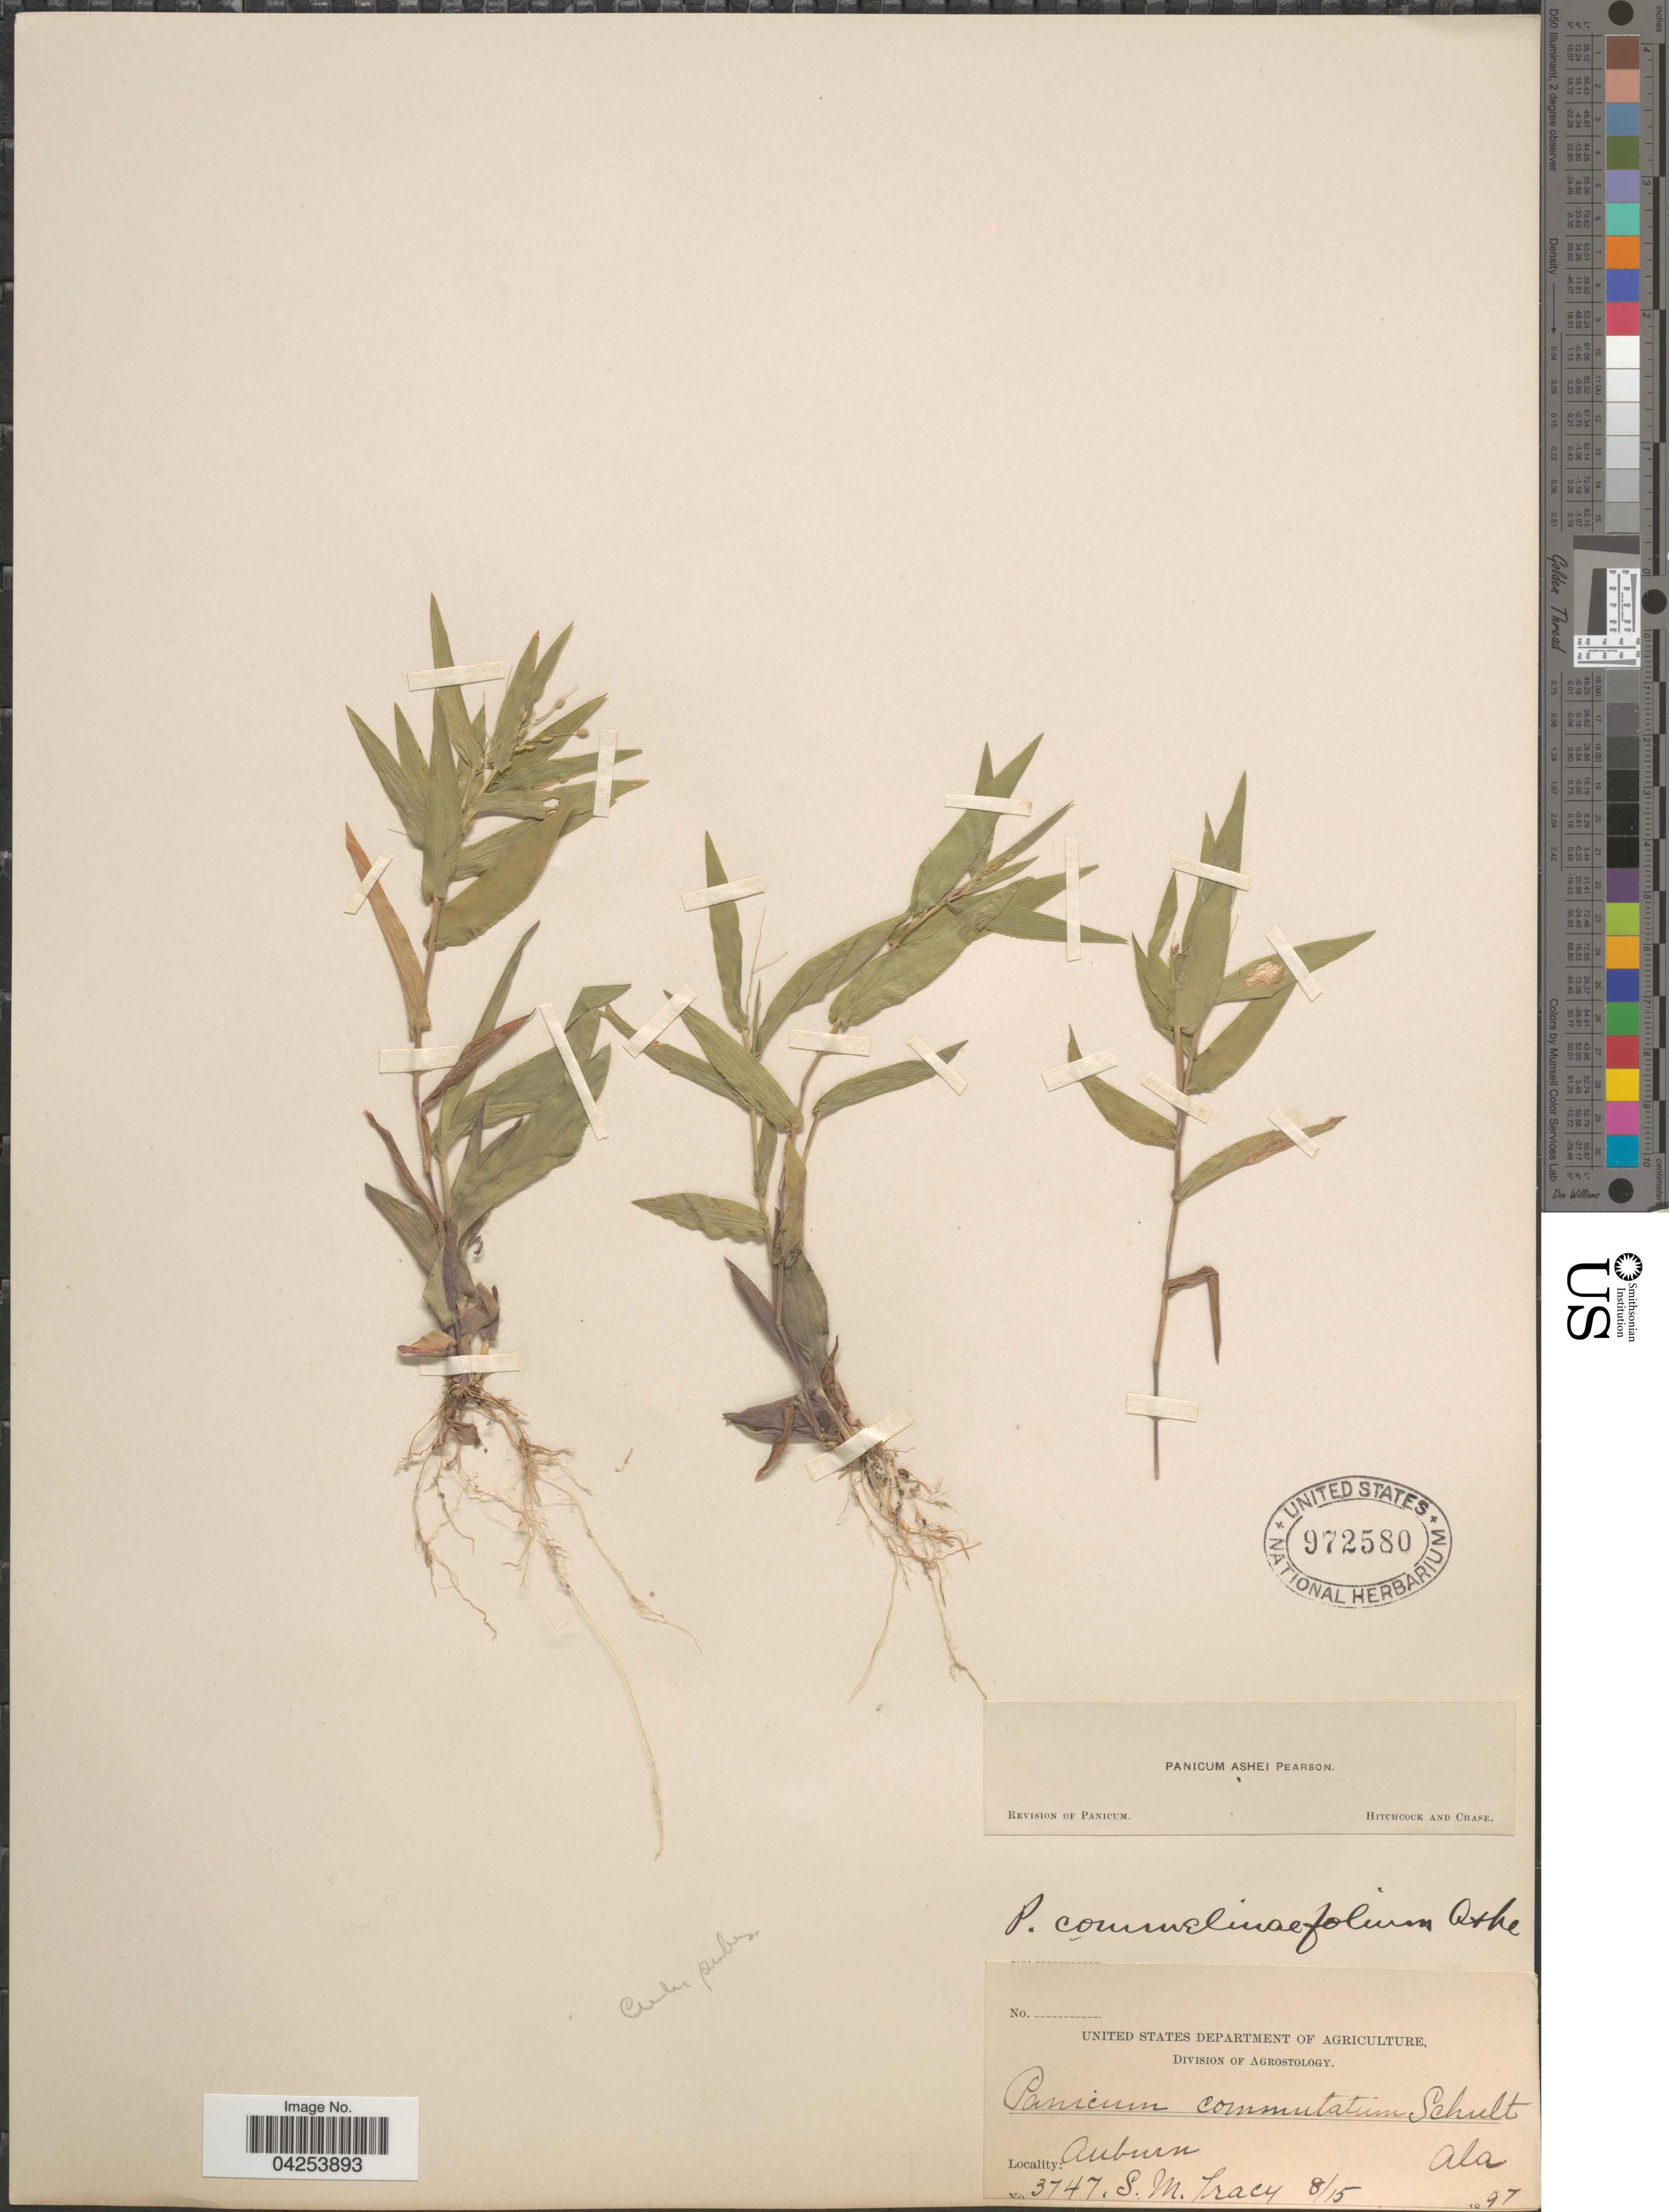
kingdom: Plantae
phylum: Tracheophyta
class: Liliopsida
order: Poales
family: Poaceae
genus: Dichanthelium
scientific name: Dichanthelium commutatum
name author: (Schult.) Gould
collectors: S. M. Tracy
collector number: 3747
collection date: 1897-08-15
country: United States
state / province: Alabama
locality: Auburn.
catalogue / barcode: US 972580